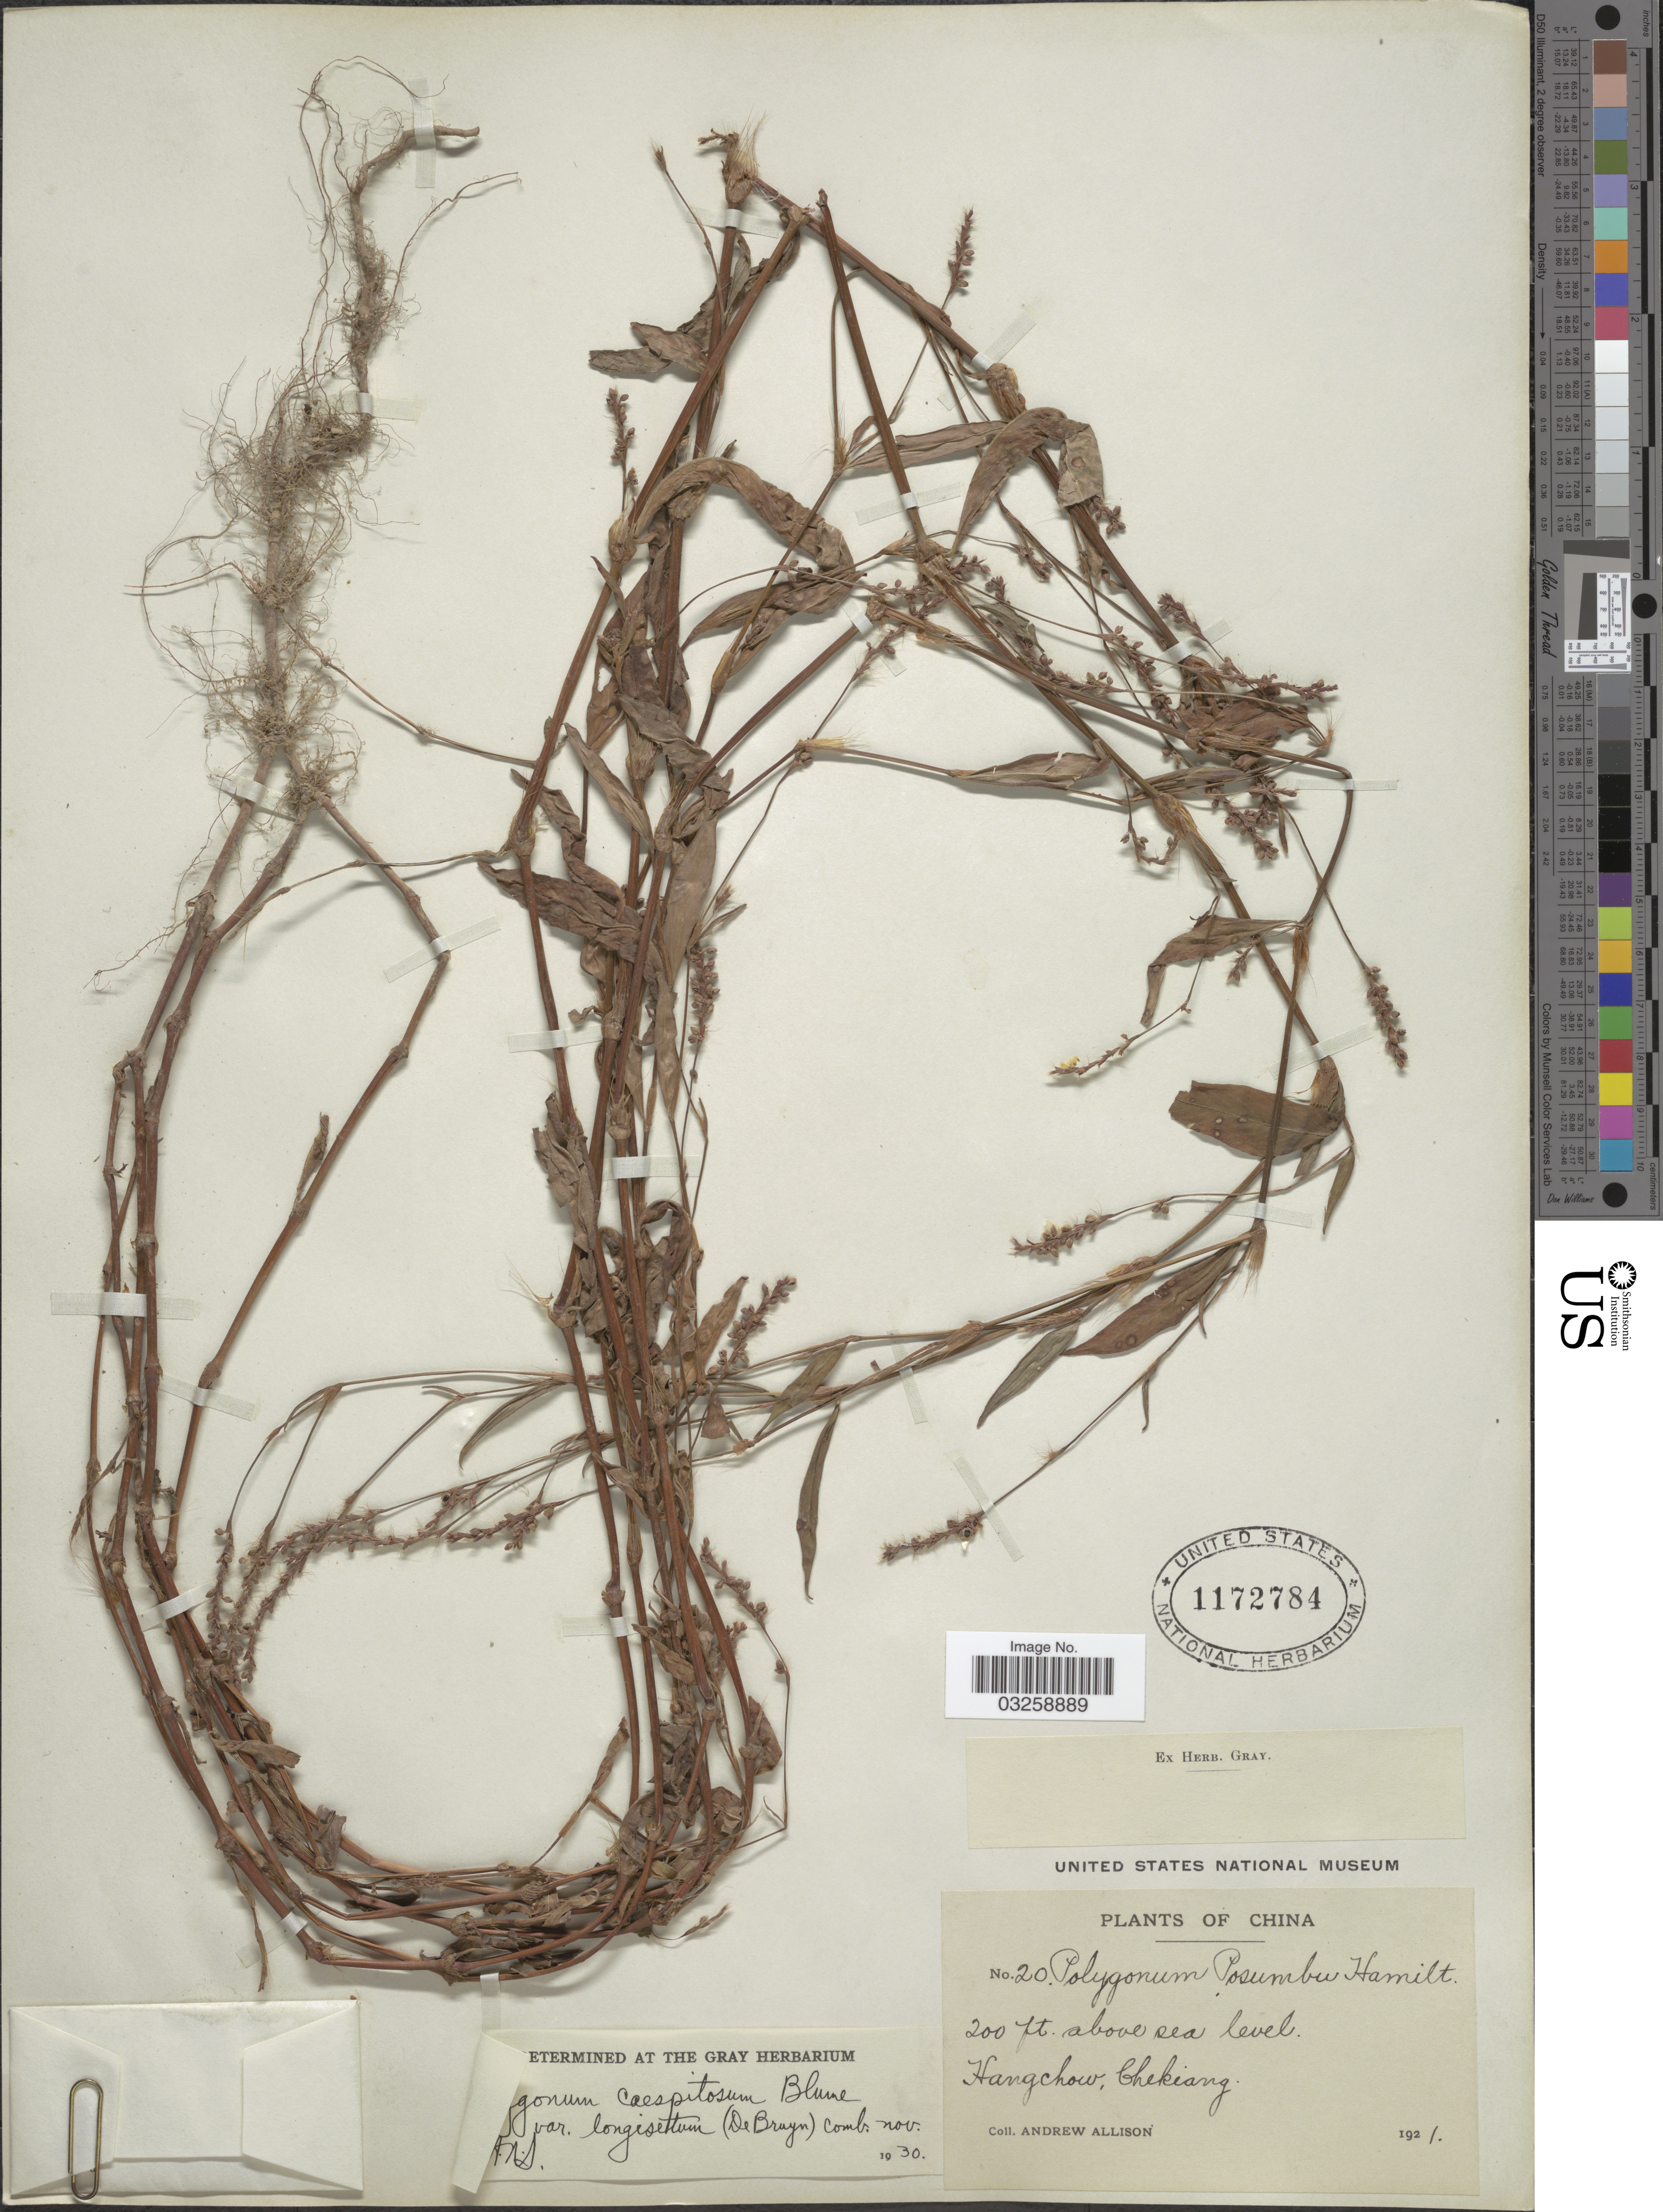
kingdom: Plantae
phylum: Tracheophyta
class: Magnoliopsida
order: Caryophyllales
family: Polygonaceae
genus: Polygonum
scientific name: Polygonum longisetum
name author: Bruijn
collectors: A. Allison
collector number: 20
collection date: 1921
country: China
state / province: Zhejiang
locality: Hangchow, Chekiang.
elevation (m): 61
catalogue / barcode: US 1172784